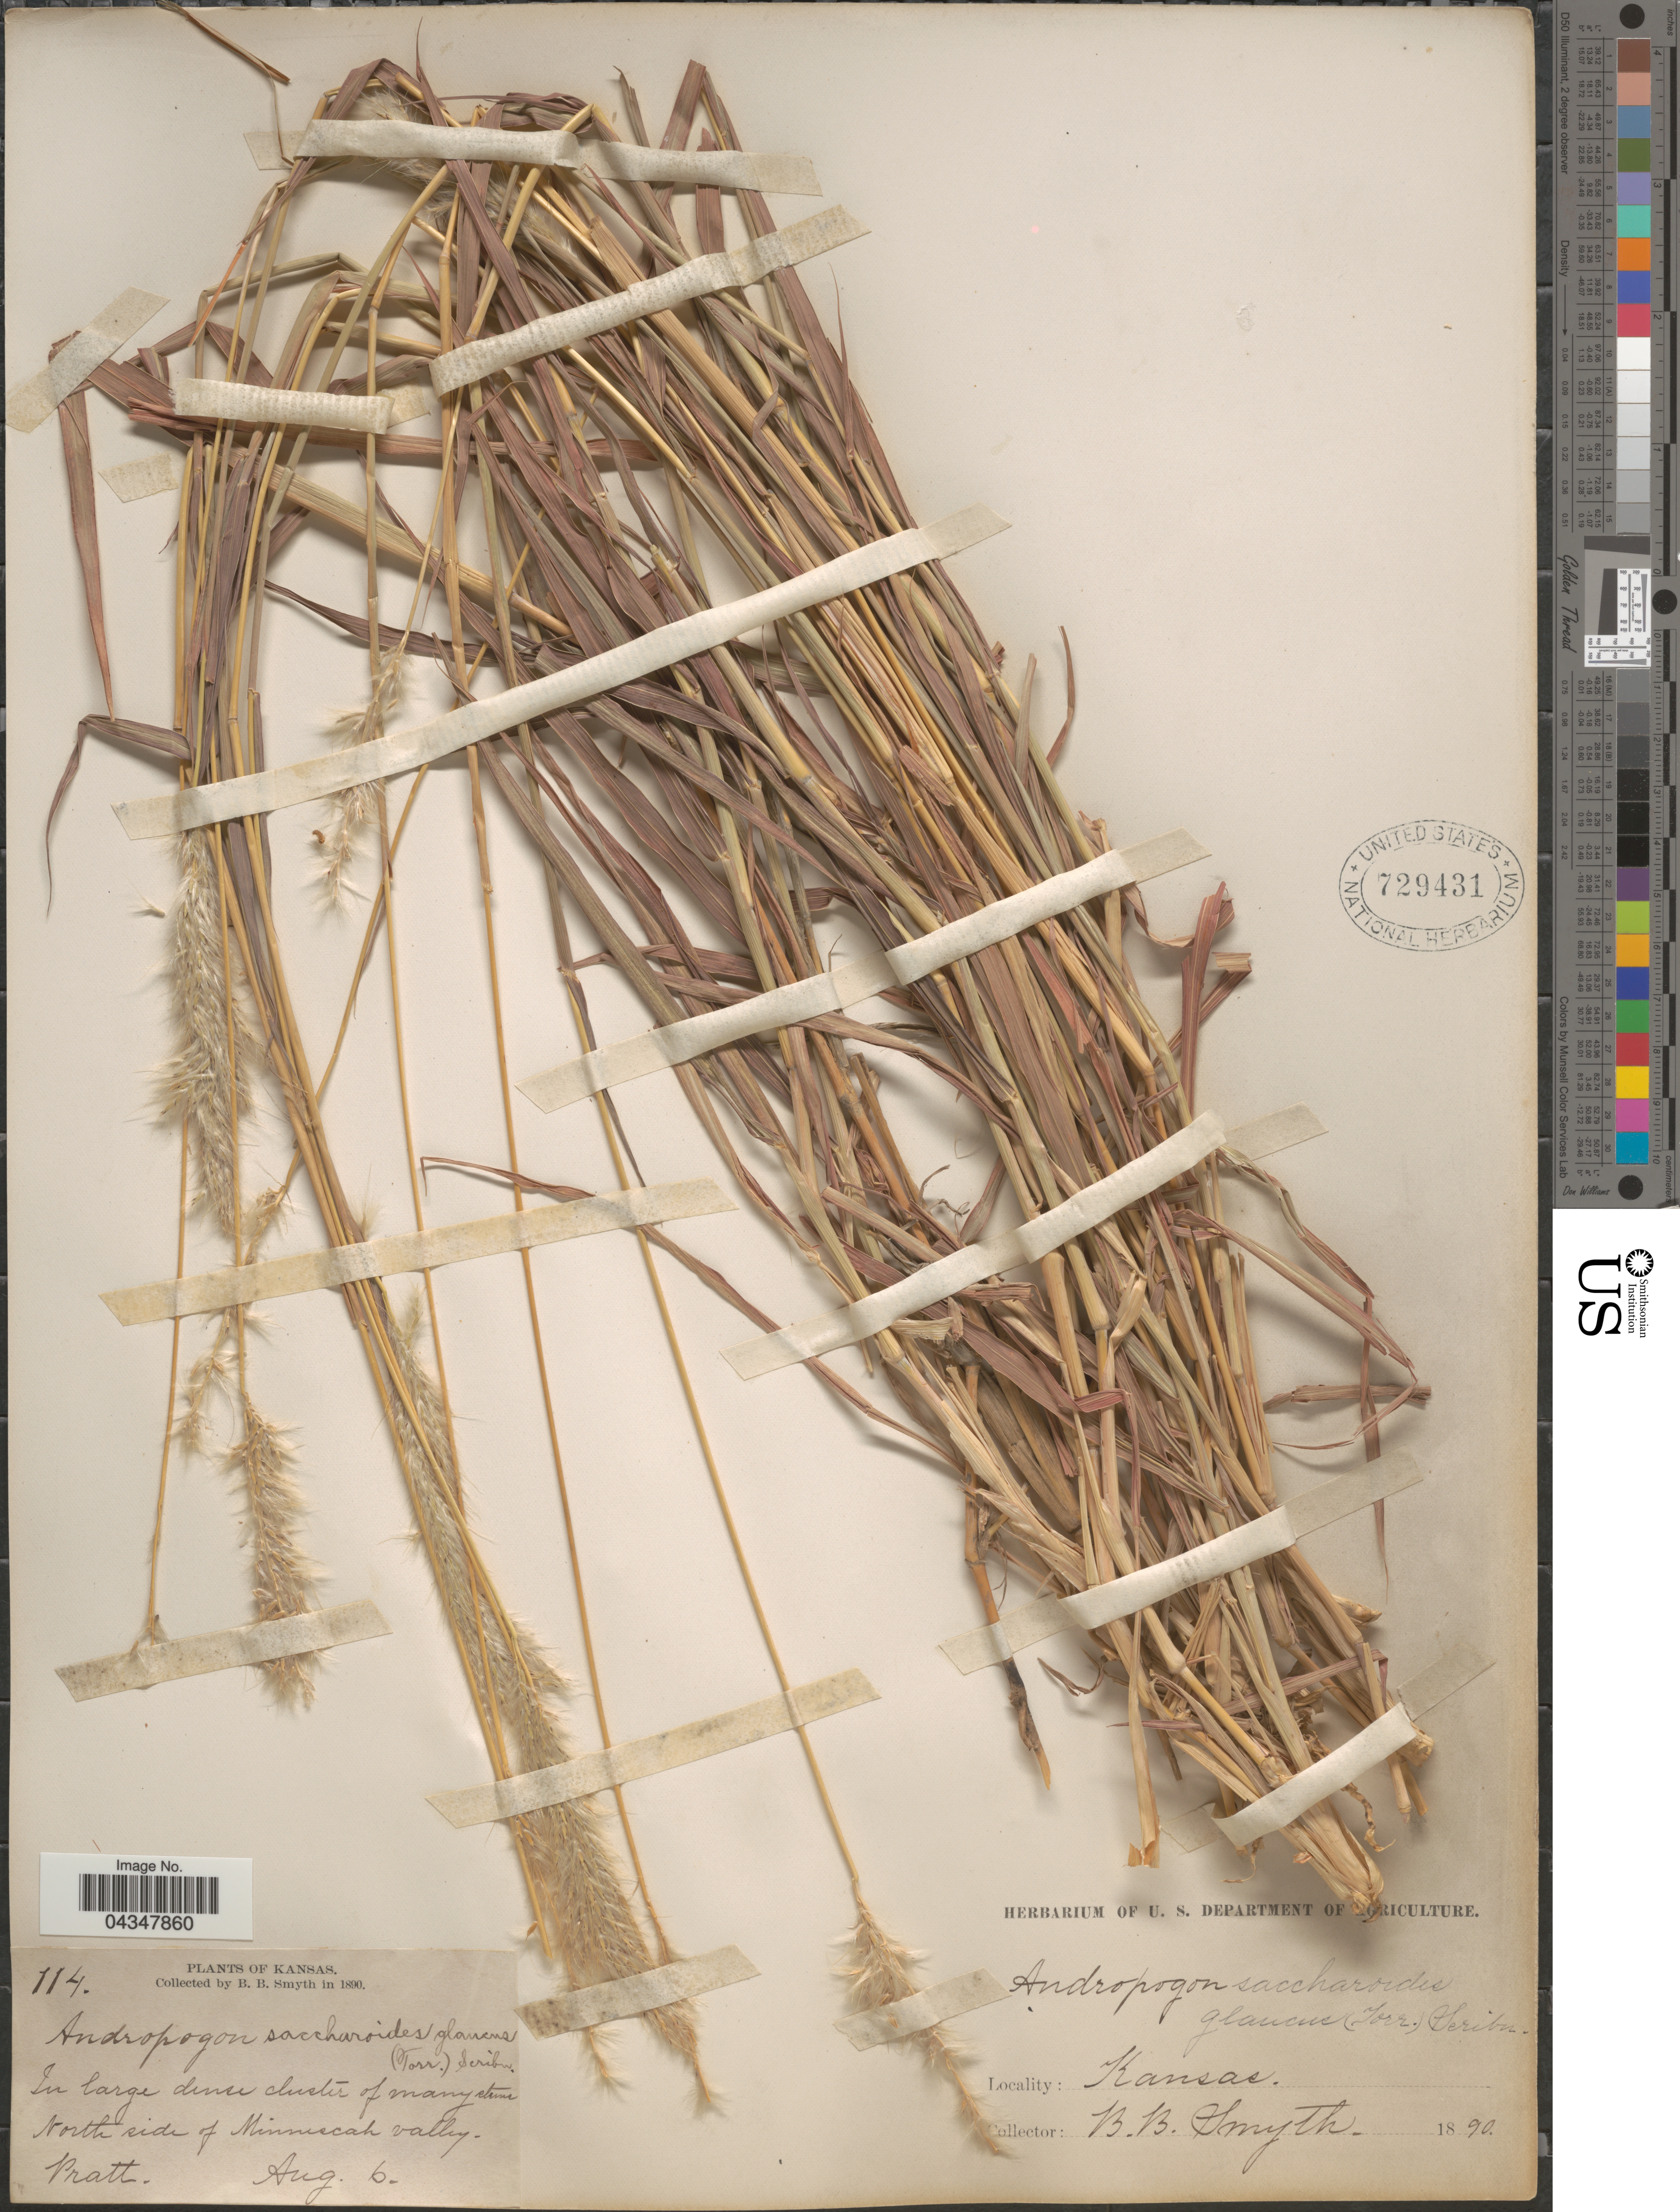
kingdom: Plantae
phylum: Tracheophyta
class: Liliopsida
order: Poales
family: Poaceae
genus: Bothriochloa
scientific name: Bothriochloa saccharoides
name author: (Sw.) Rydb.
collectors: B. Smyth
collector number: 114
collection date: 1890-08-06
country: United States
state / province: Kansas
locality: North side of Ninnescah valley. Pratt.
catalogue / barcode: US 729431